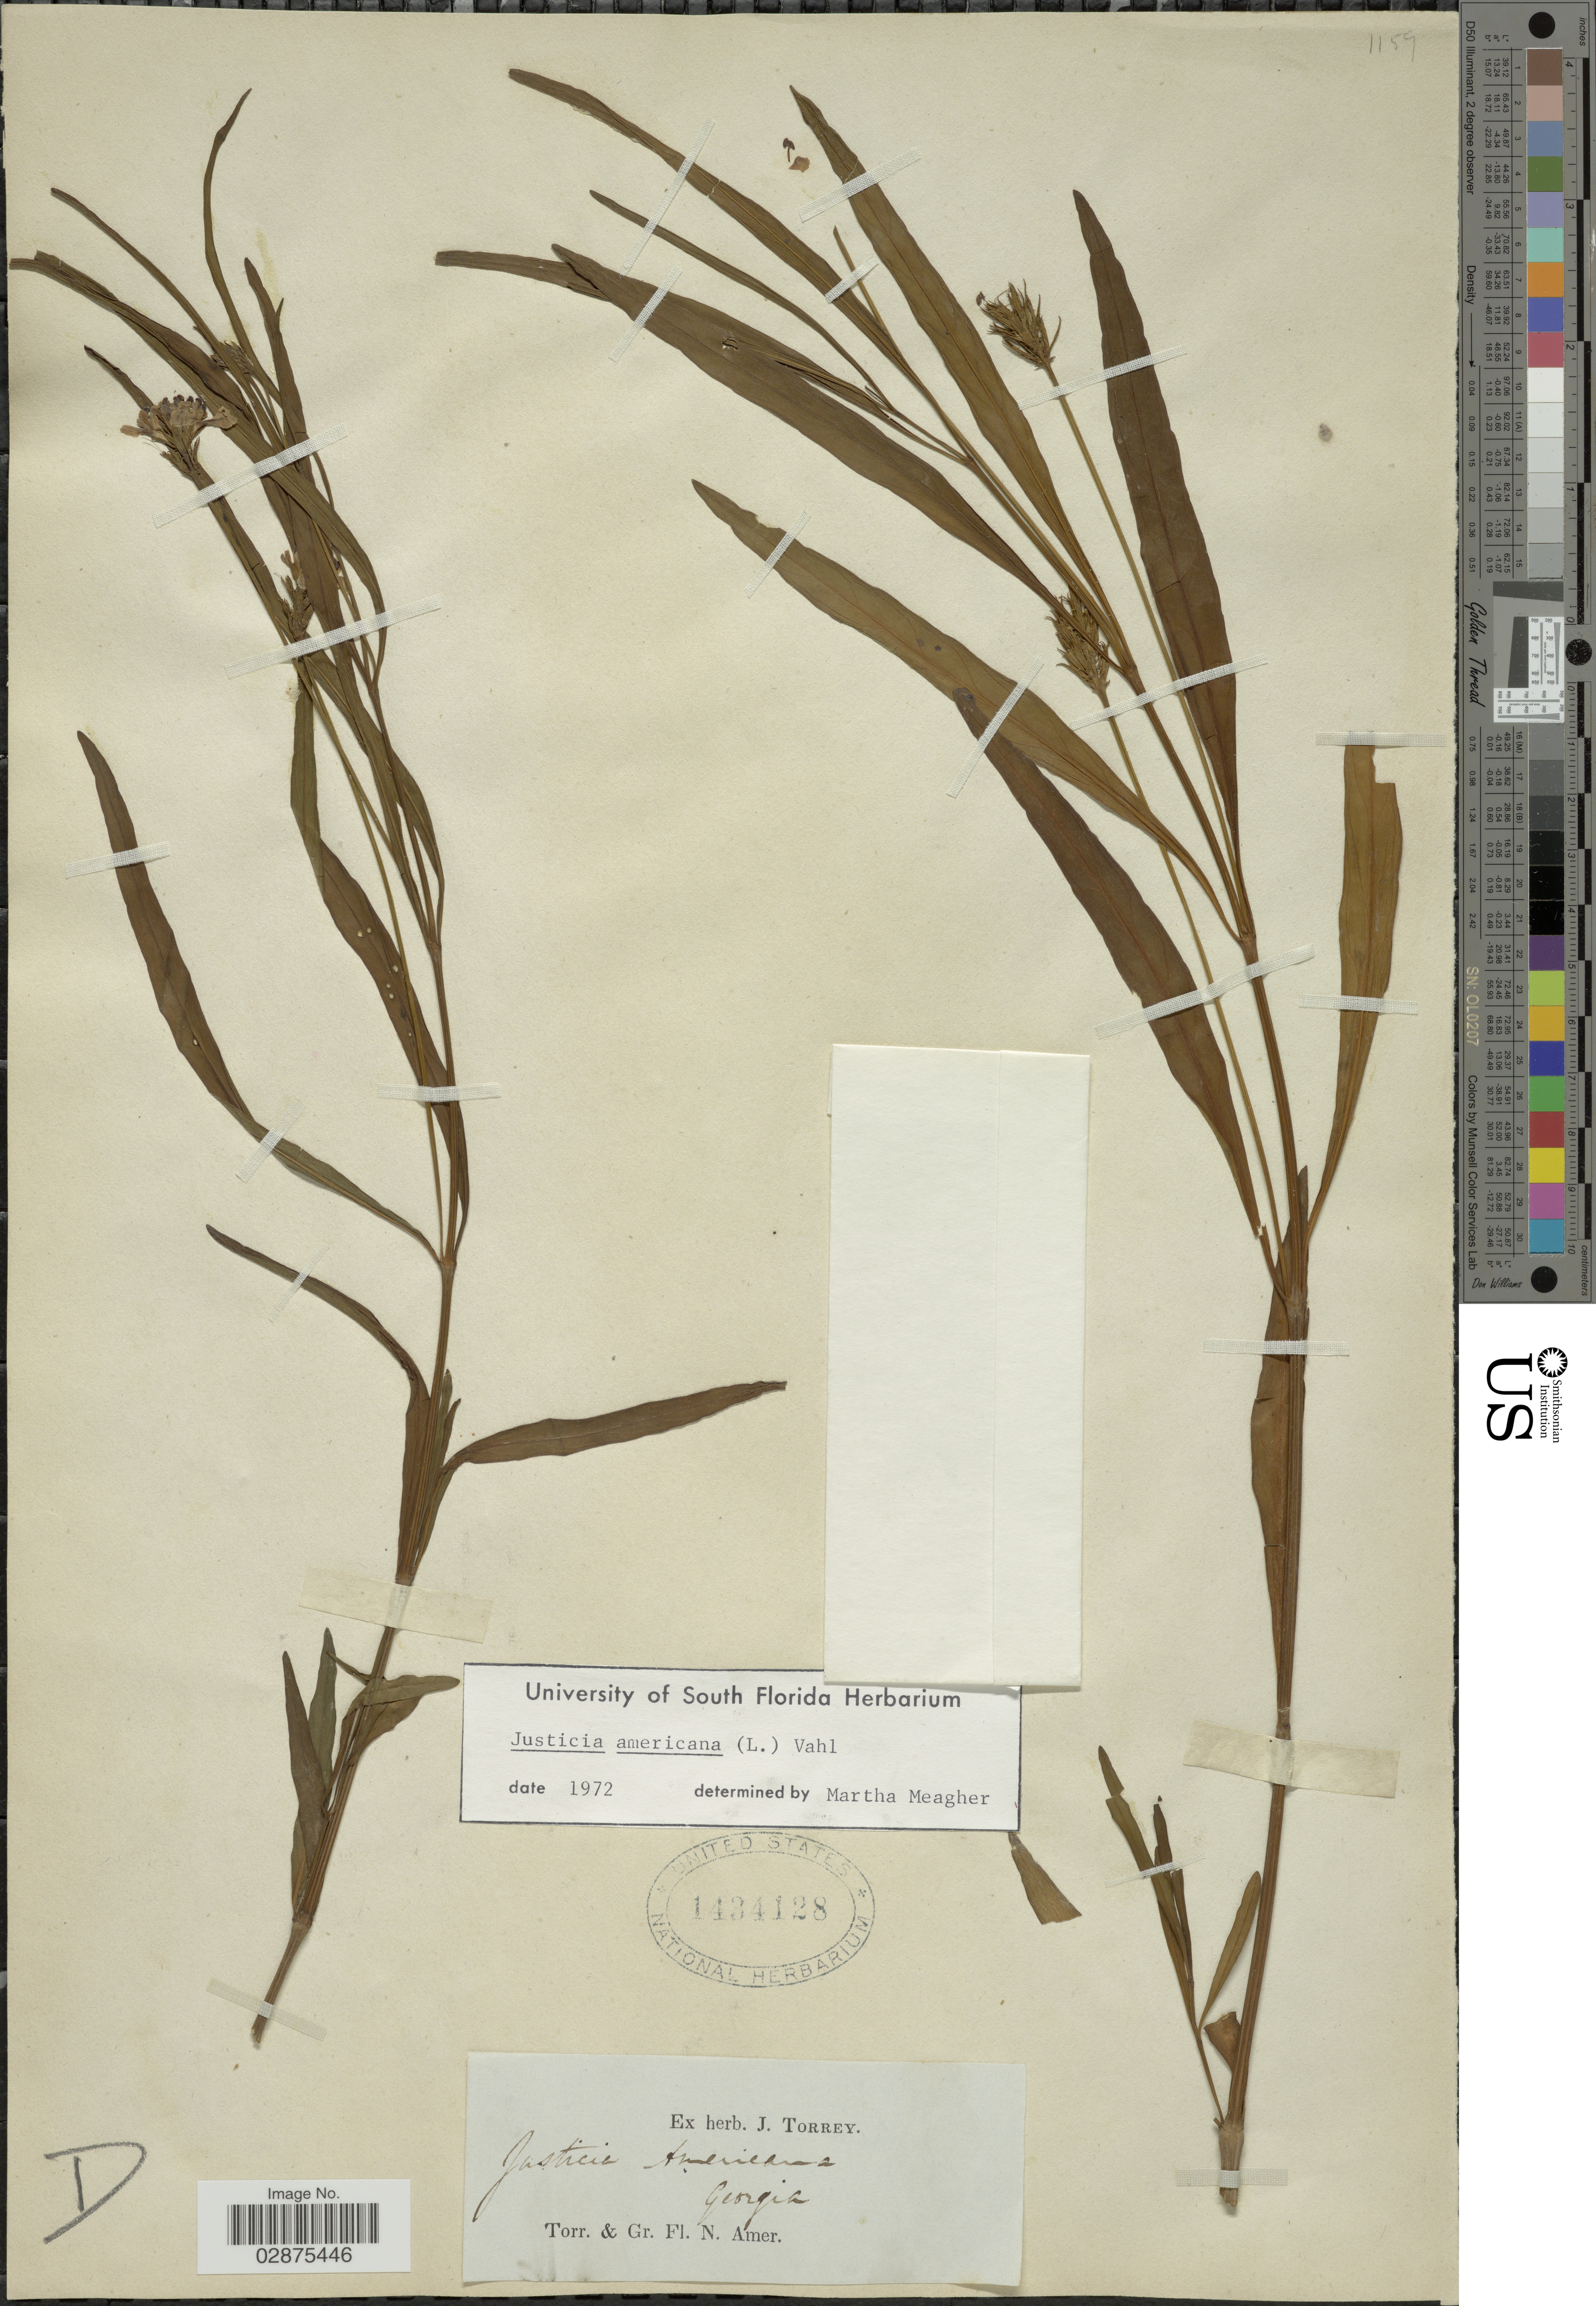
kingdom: Plantae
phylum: Tracheophyta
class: Magnoliopsida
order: Lamiales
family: Acanthaceae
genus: Justicia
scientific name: Justicia americana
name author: (L.) Vahl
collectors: ex herb. J. Torrey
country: United States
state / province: Georgia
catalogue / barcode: US 1434128